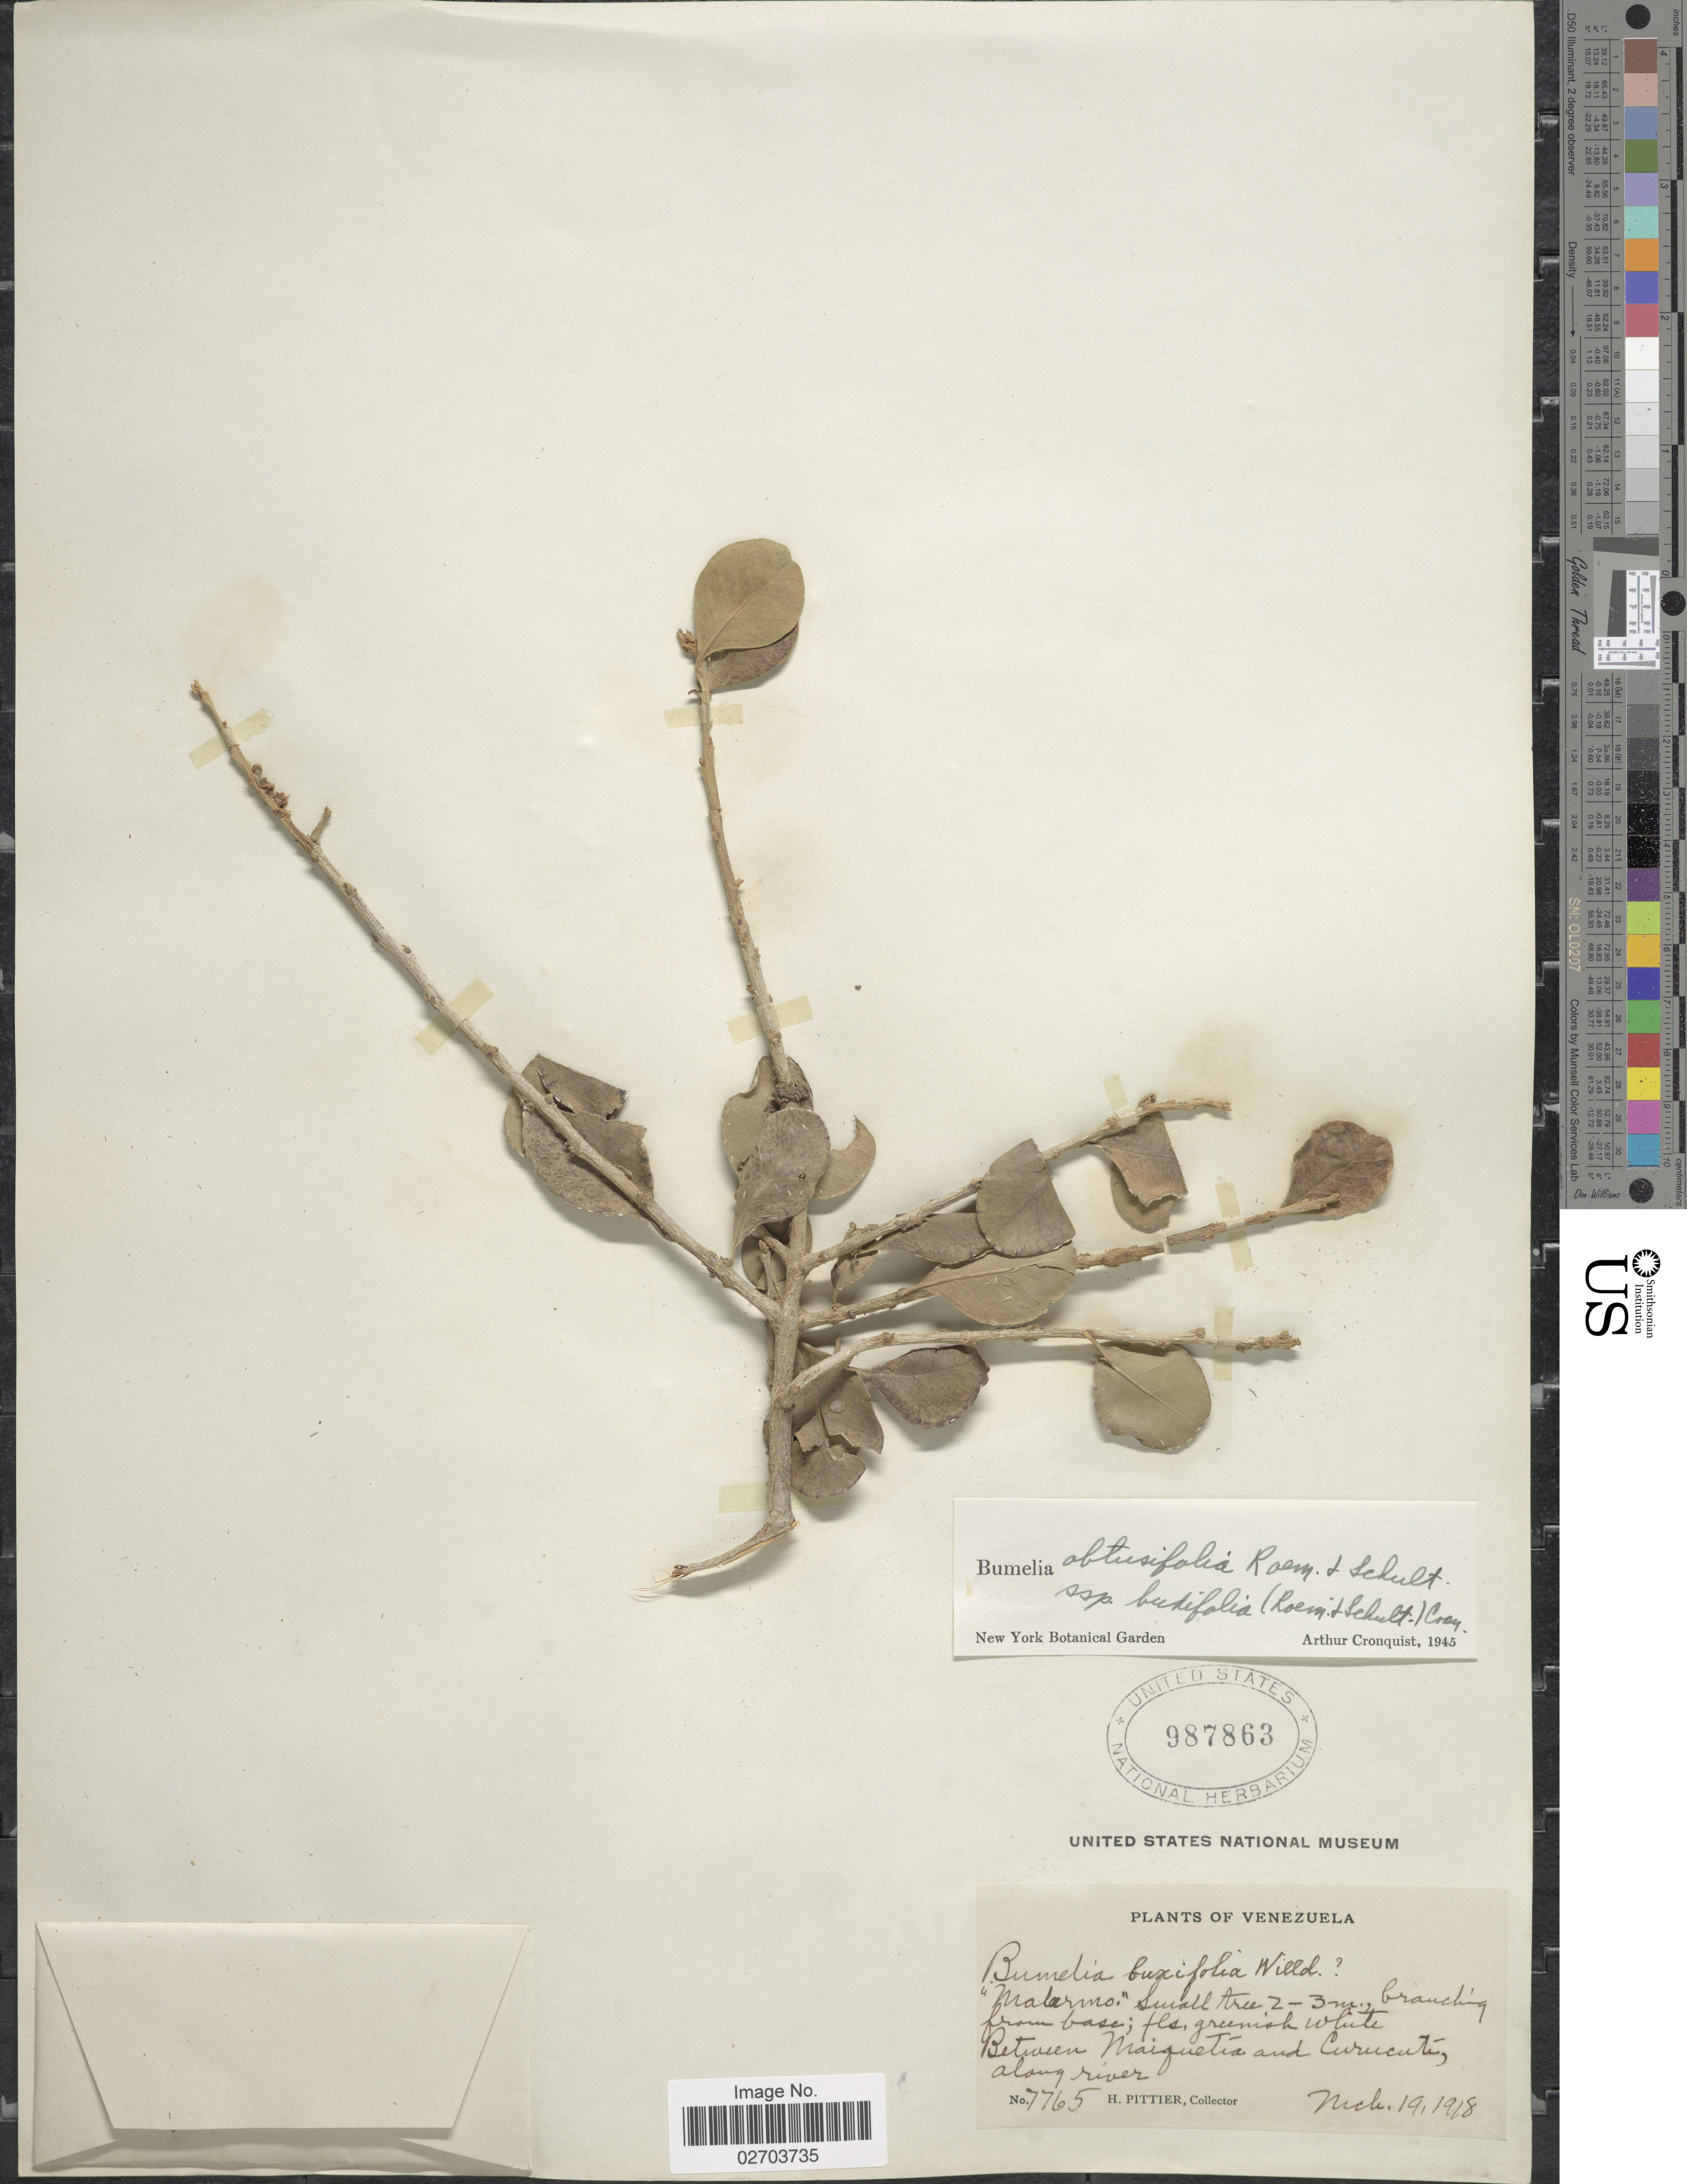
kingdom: Plantae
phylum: Tracheophyta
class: Magnoliopsida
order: Ericales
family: Sapotaceae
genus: Sideroxylon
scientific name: Sideroxylon obtusifolium subsp. buxifolium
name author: (Roem. & Schult.) T.D. Penn.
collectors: H. F. Pittier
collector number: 7765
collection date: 1918-03-19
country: Venezuela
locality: Between Maiquetia and Curucuti, along river.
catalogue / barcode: US 987863